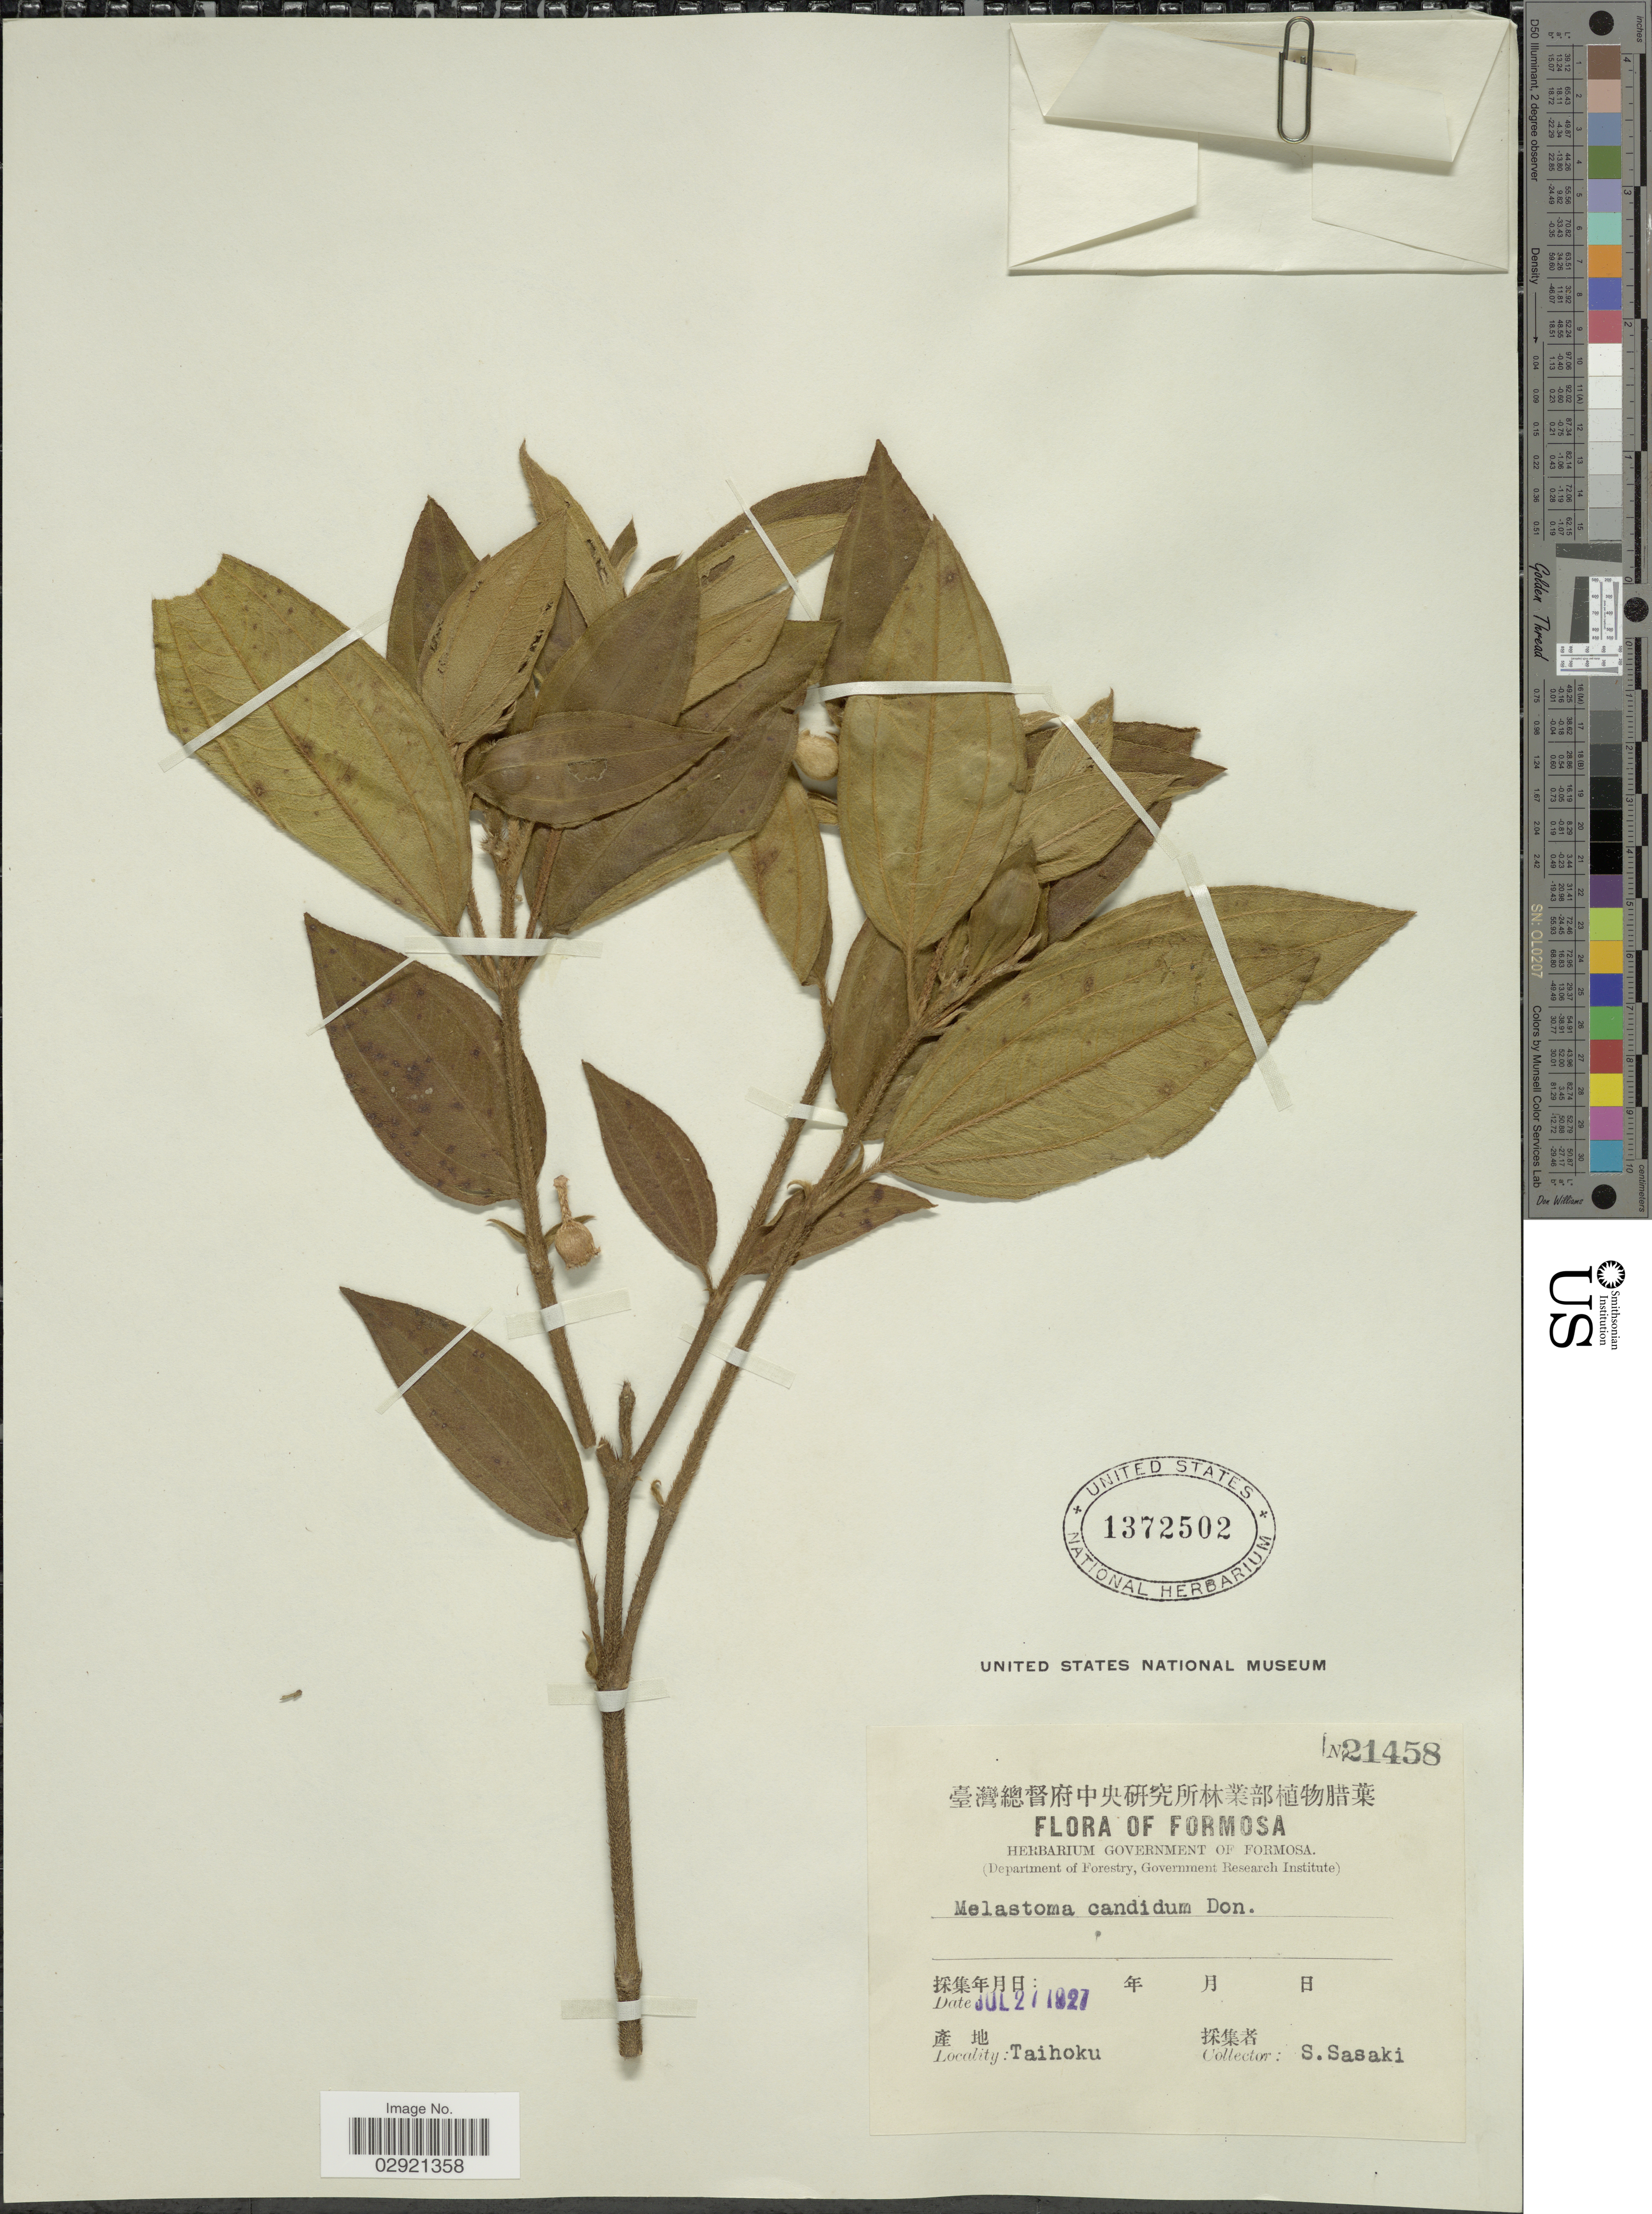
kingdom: Plantae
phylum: Tracheophyta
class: Magnoliopsida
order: Myrtales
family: Melastomataceae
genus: Melastoma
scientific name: Melastoma candidum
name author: D. Don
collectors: S. Sasaki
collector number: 21458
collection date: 1927-07-27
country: Taiwan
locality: Formosa. Taihoku.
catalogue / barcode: US 1372502